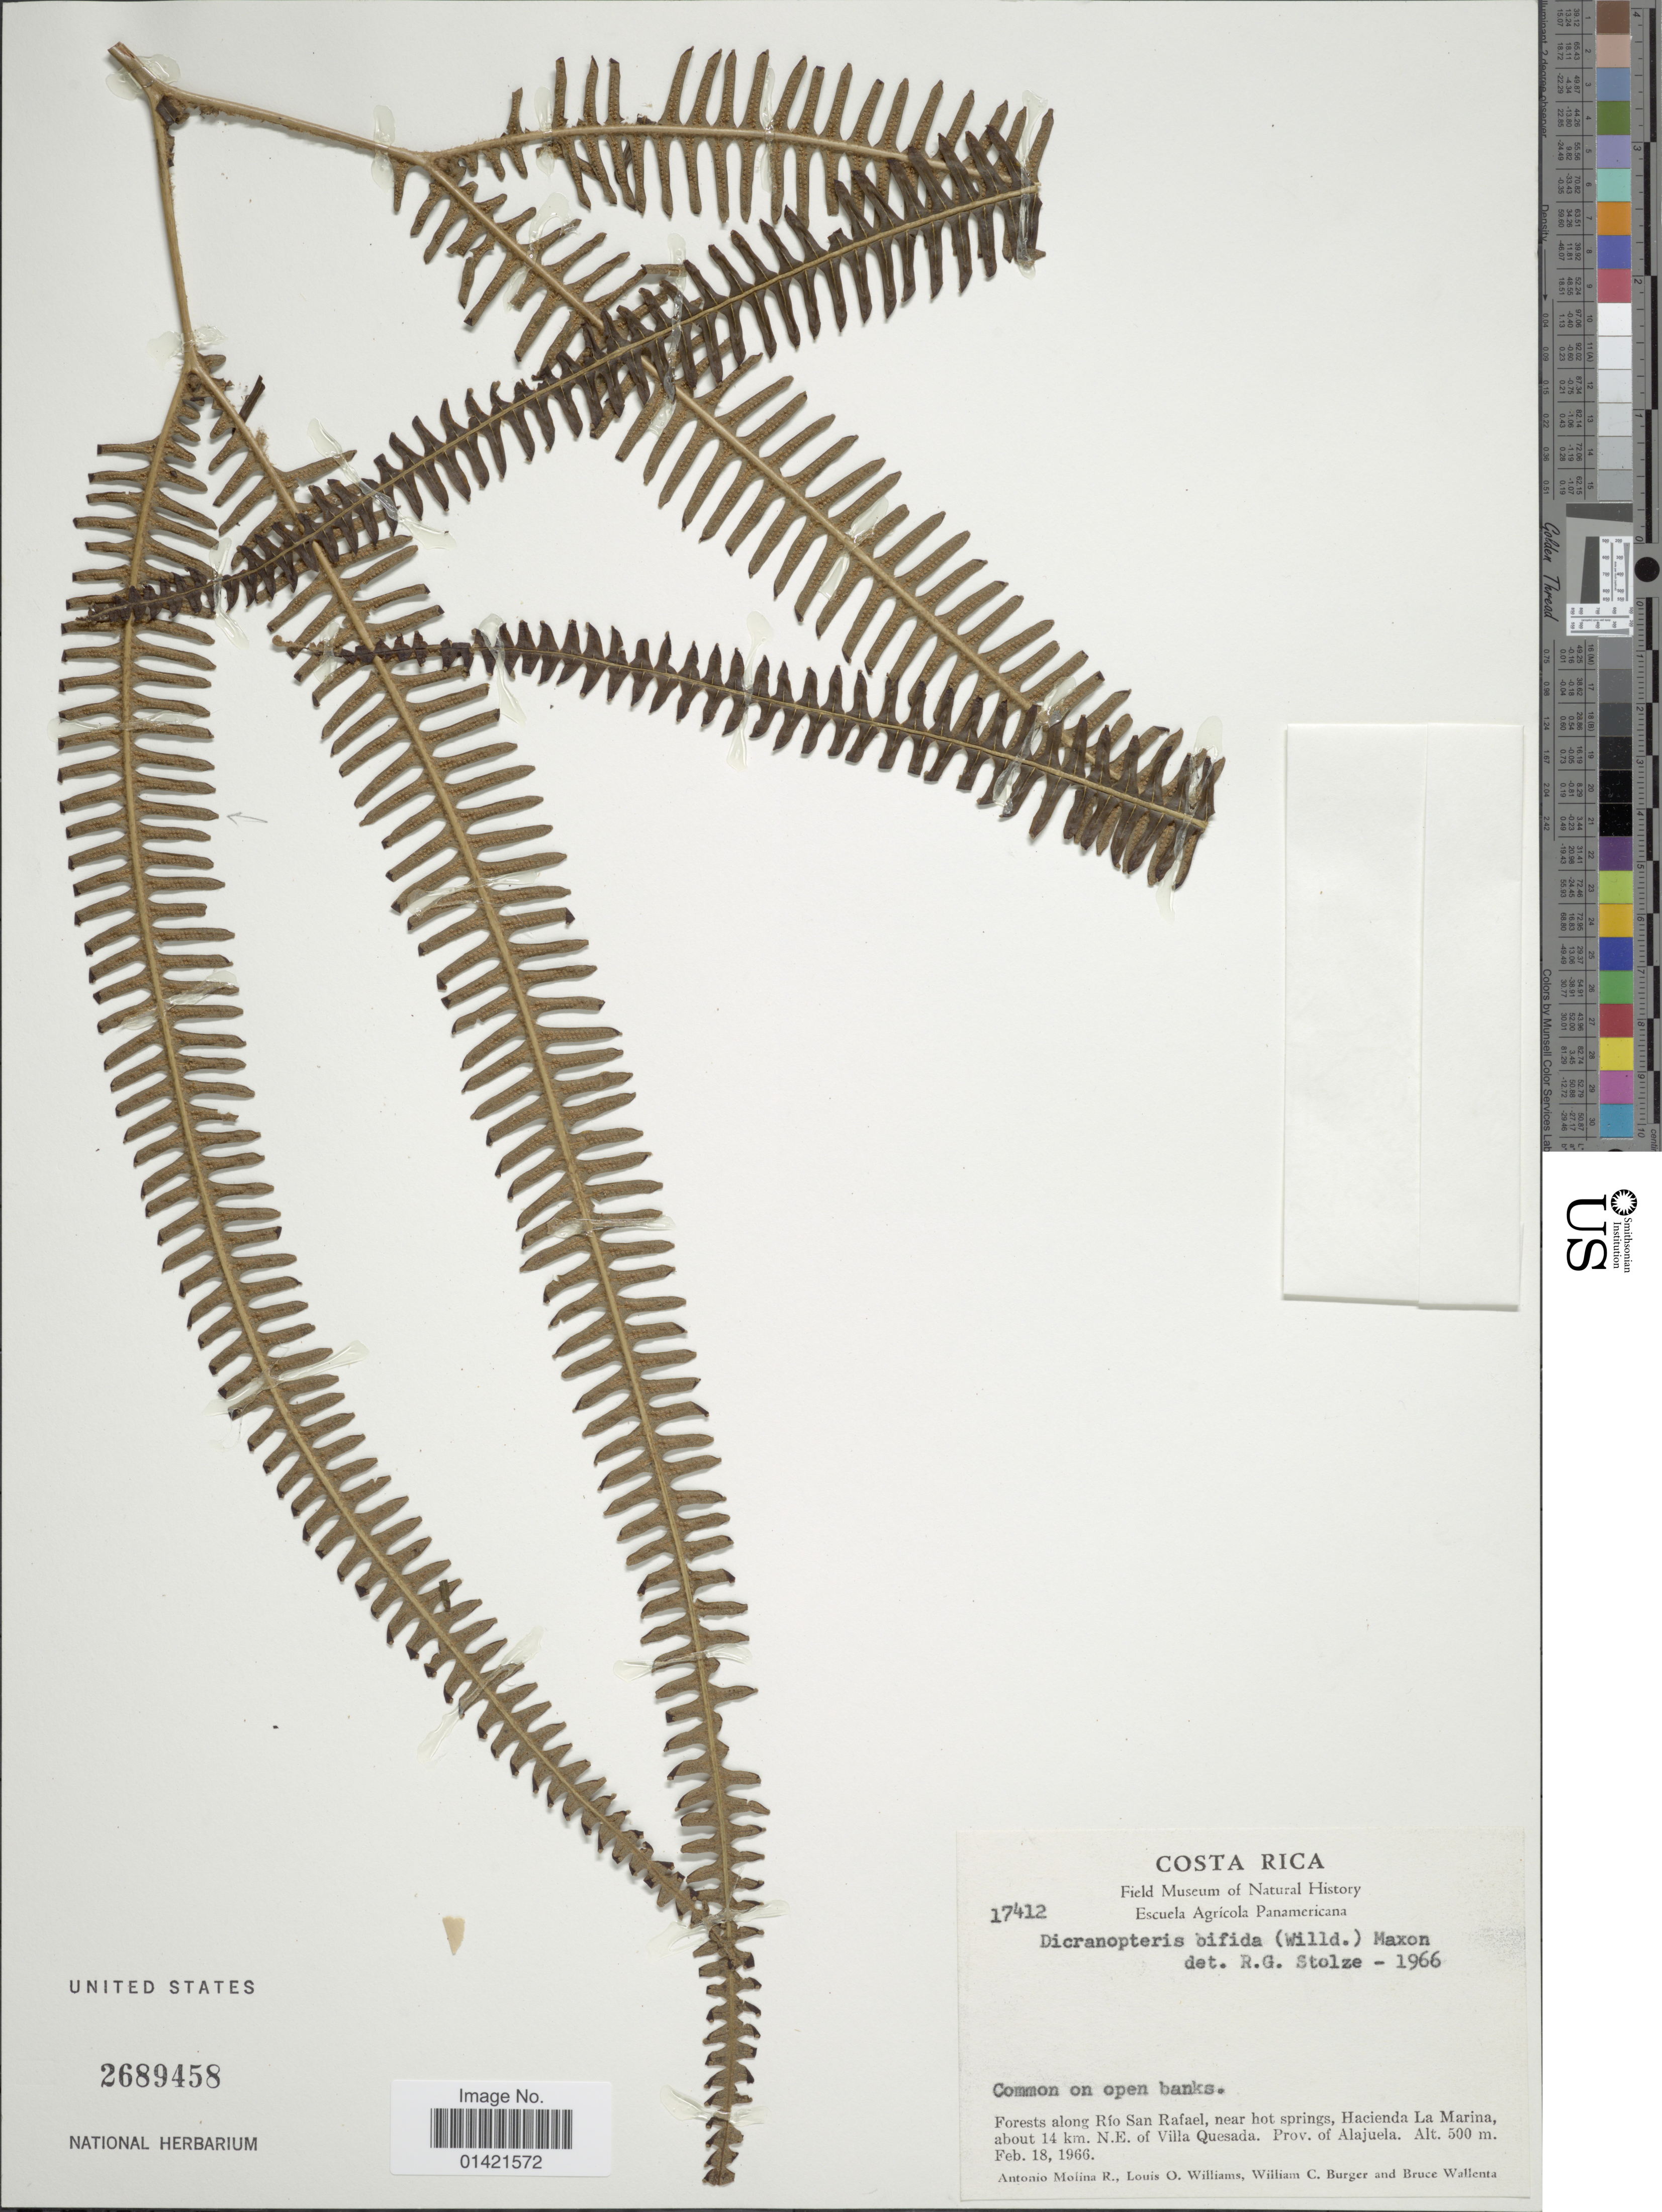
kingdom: Plantae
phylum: Tracheophyta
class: Polypodiopsida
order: Gleicheniales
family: Gleicheniaceae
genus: Sticherus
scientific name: Sticherus bifidus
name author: (Willd.) Ching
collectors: A. Molina R., L. O. Williams, W. Burger & B. Wallenta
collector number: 17412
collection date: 1966-02-18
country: Costa Rica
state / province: Alajuela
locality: Forests along Rio San Rafael, near hot springs, Hacienda La Marina, about 14 km. N.E. of Villa Quesada. Prov. of Alajuela.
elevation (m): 500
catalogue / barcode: US 2689458